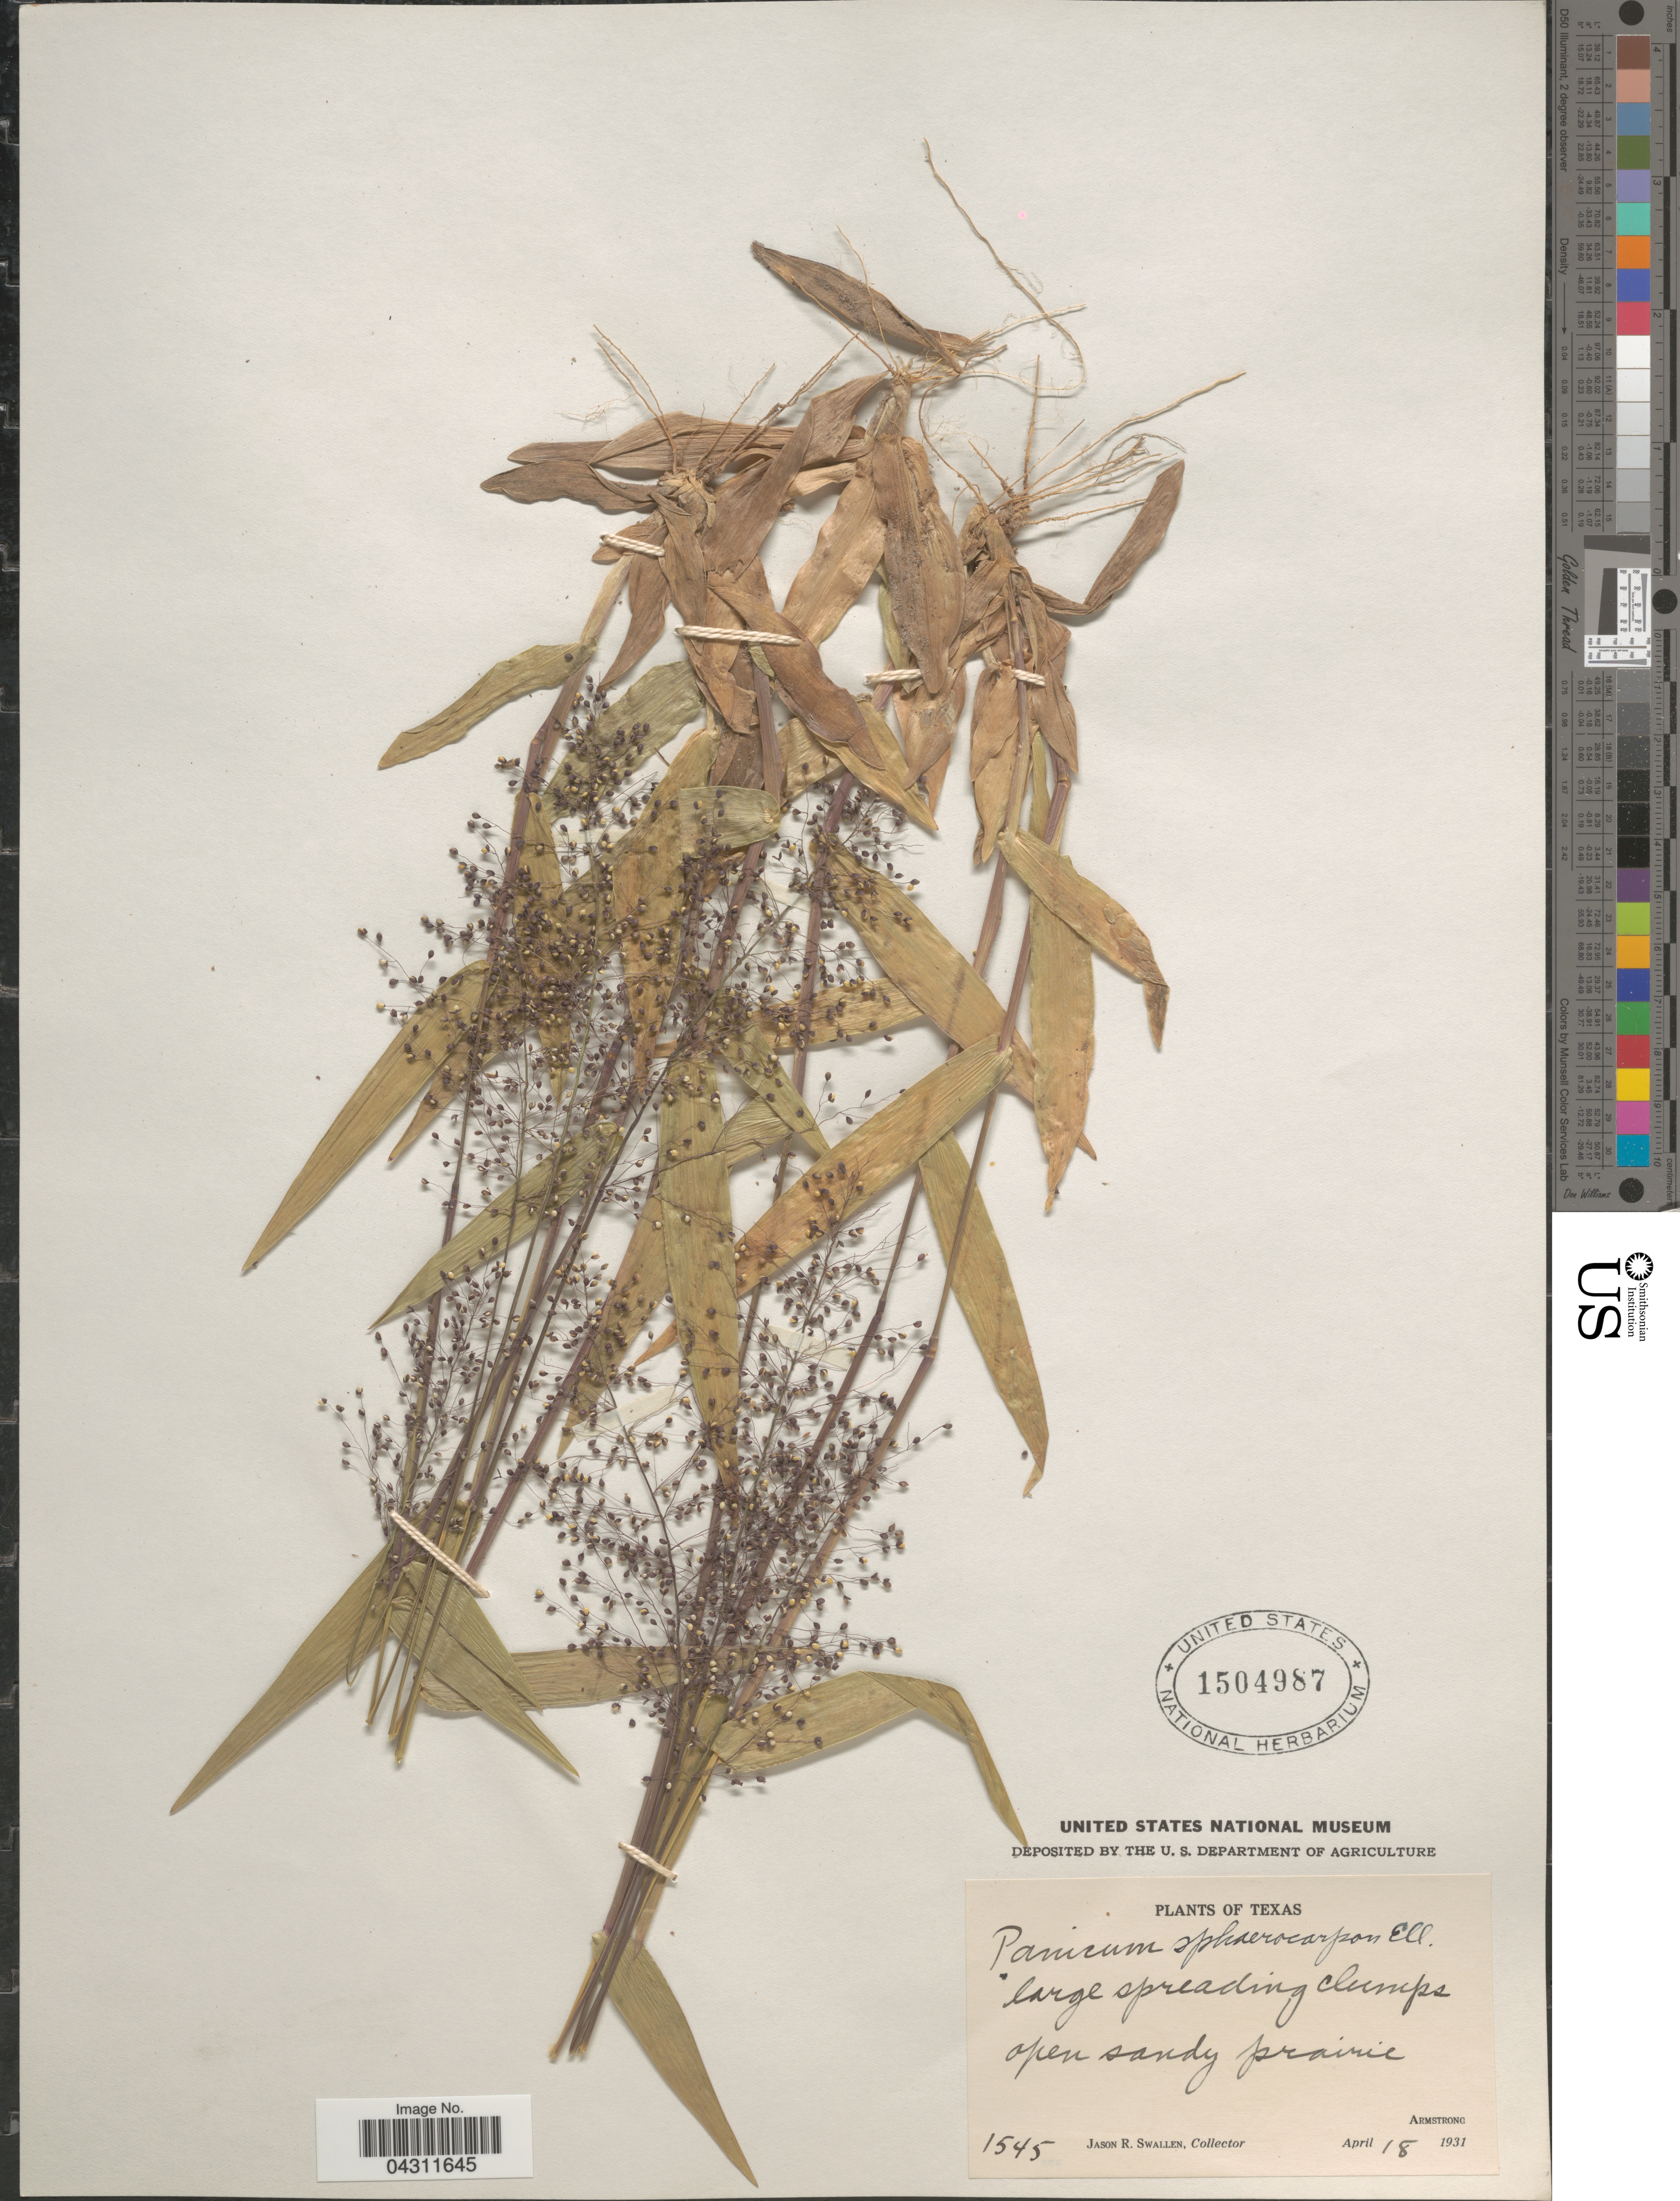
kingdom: Plantae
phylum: Tracheophyta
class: Liliopsida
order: Poales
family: Poaceae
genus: Dichanthelium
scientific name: Dichanthelium strigosum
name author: (Muhl. ex Elliott) Freckmann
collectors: J. R. Swallen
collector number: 1545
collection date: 1931-04-18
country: United States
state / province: Texas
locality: Large spreading clumps open sandy prairie. Armstrong.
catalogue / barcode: US 1504987